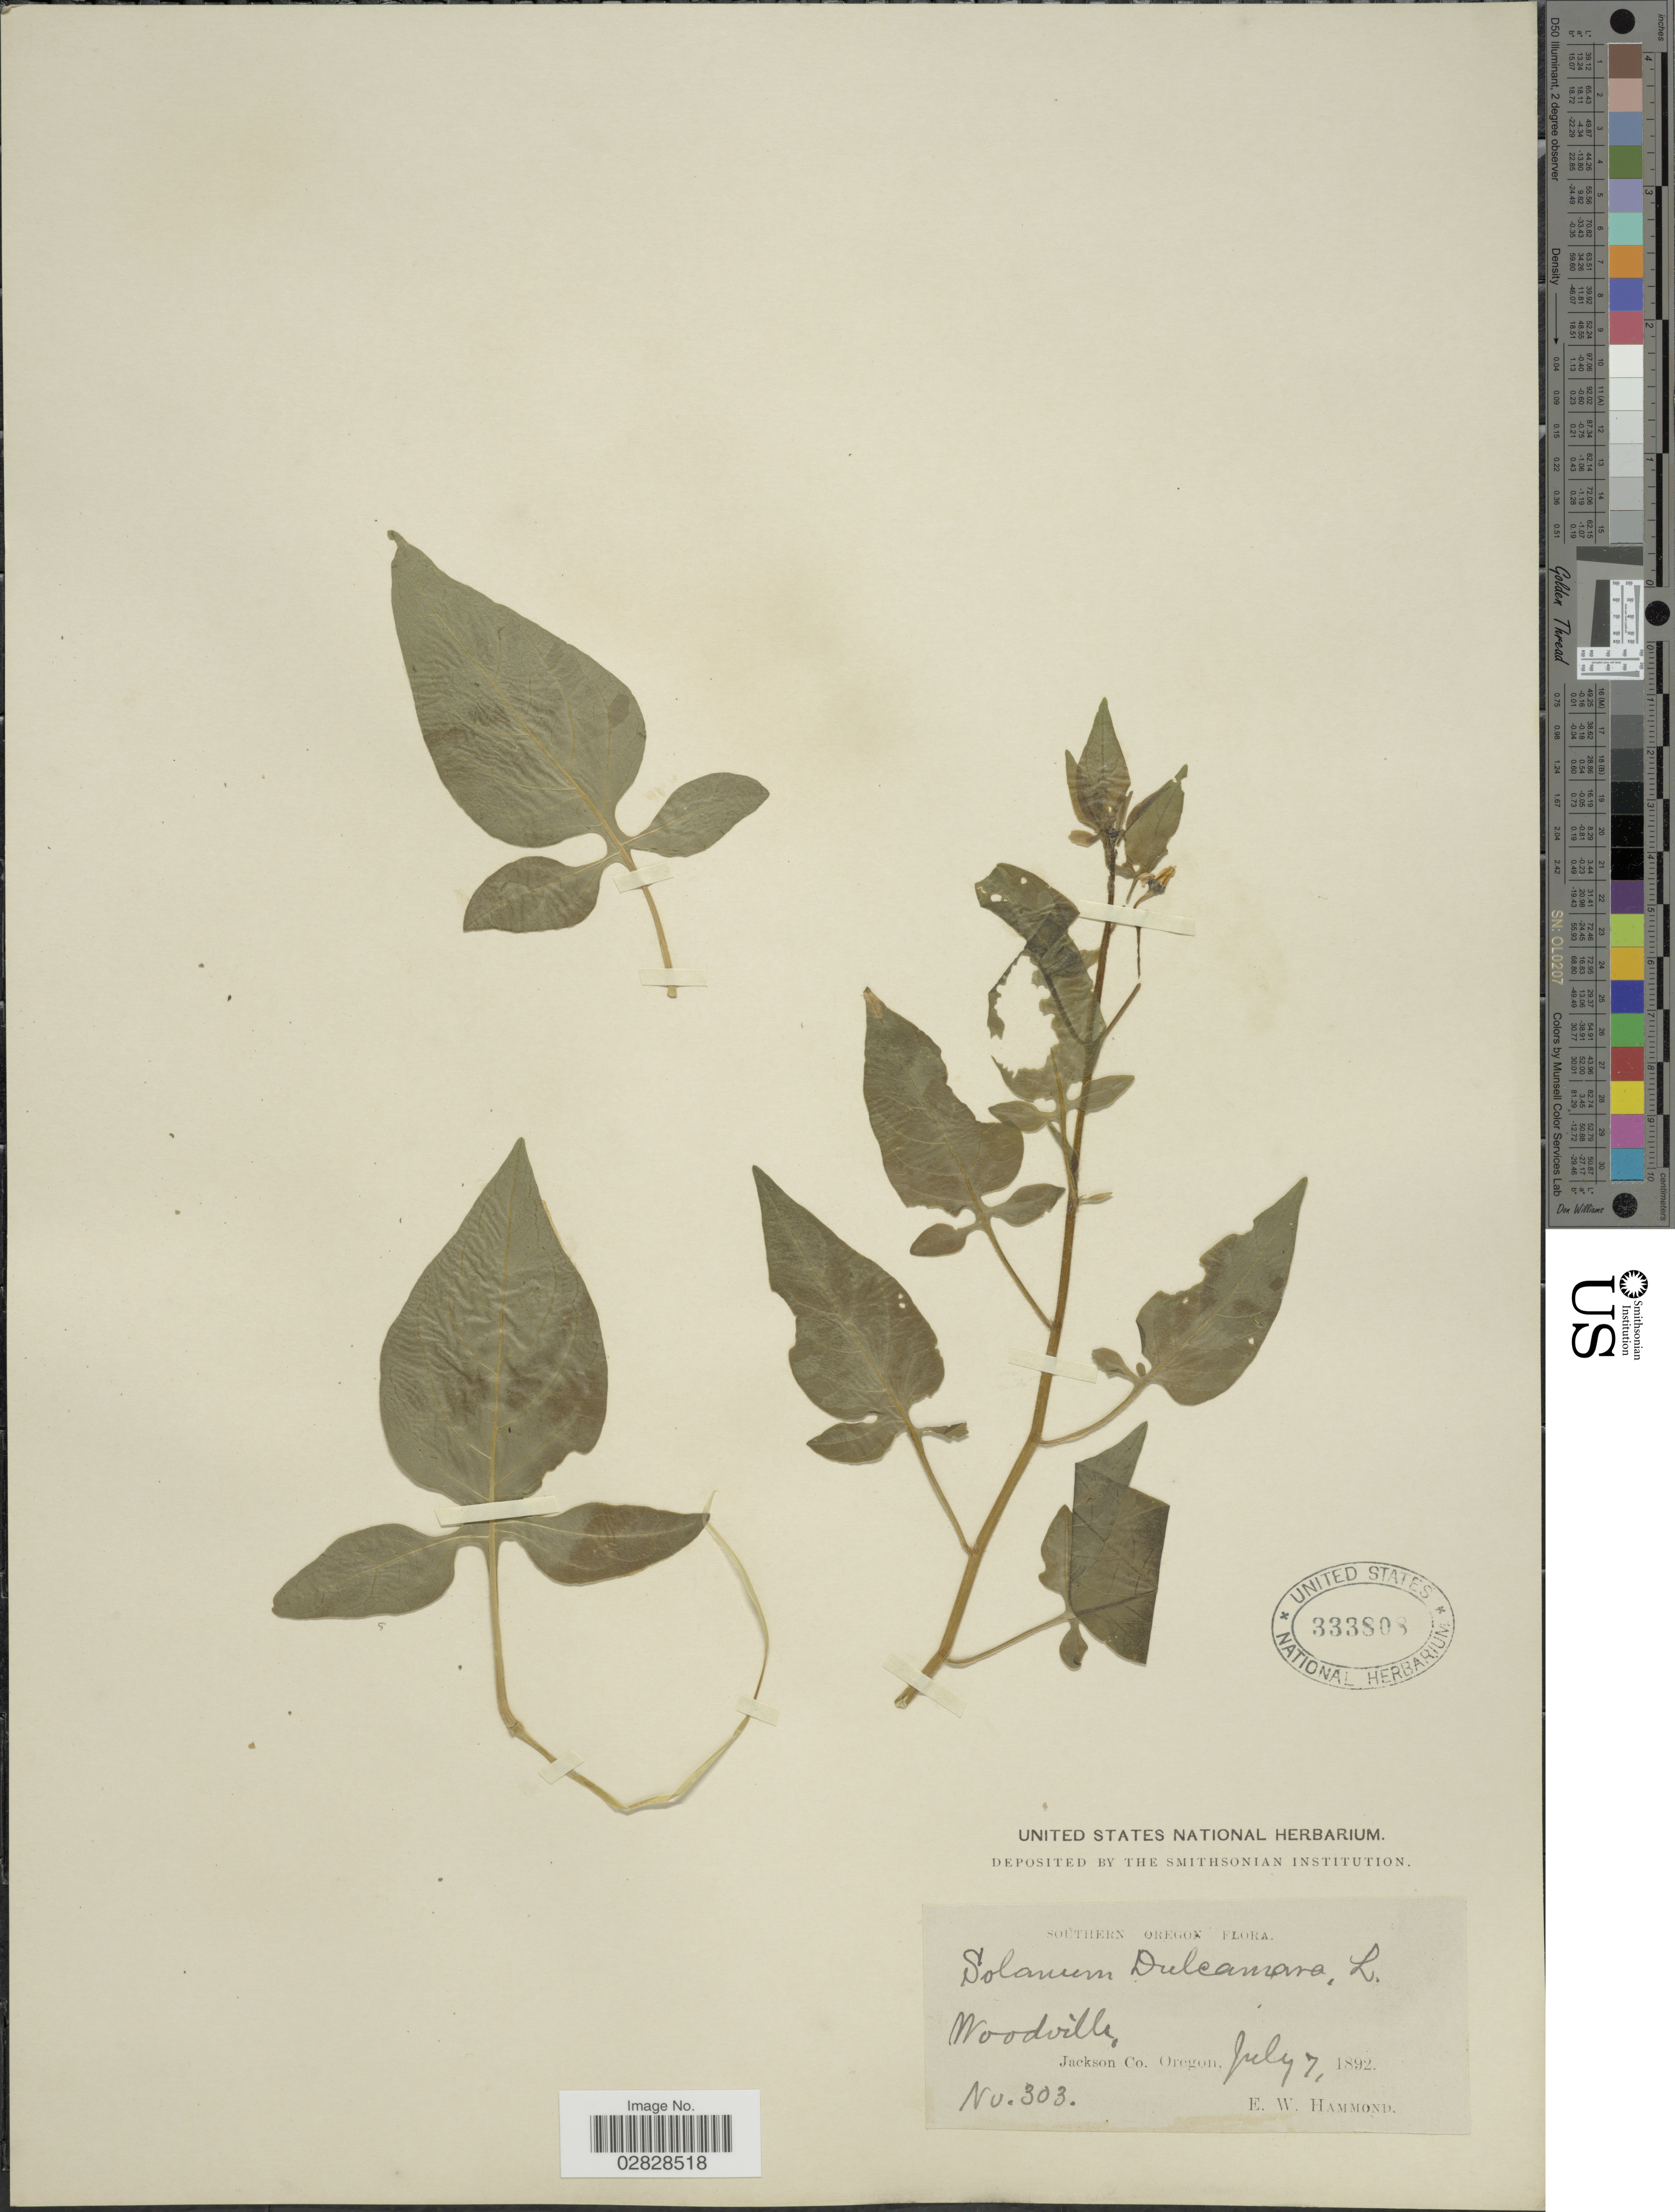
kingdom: Plantae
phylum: Tracheophyta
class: Magnoliopsida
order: Solanales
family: Solanaceae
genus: Solanum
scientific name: Solanum dulcamara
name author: L.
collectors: E. Hammond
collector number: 303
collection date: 1892-07-07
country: United States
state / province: Oregon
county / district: Jackson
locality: Southern Oregon. Woodville, Jackson Co.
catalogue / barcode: US 333808